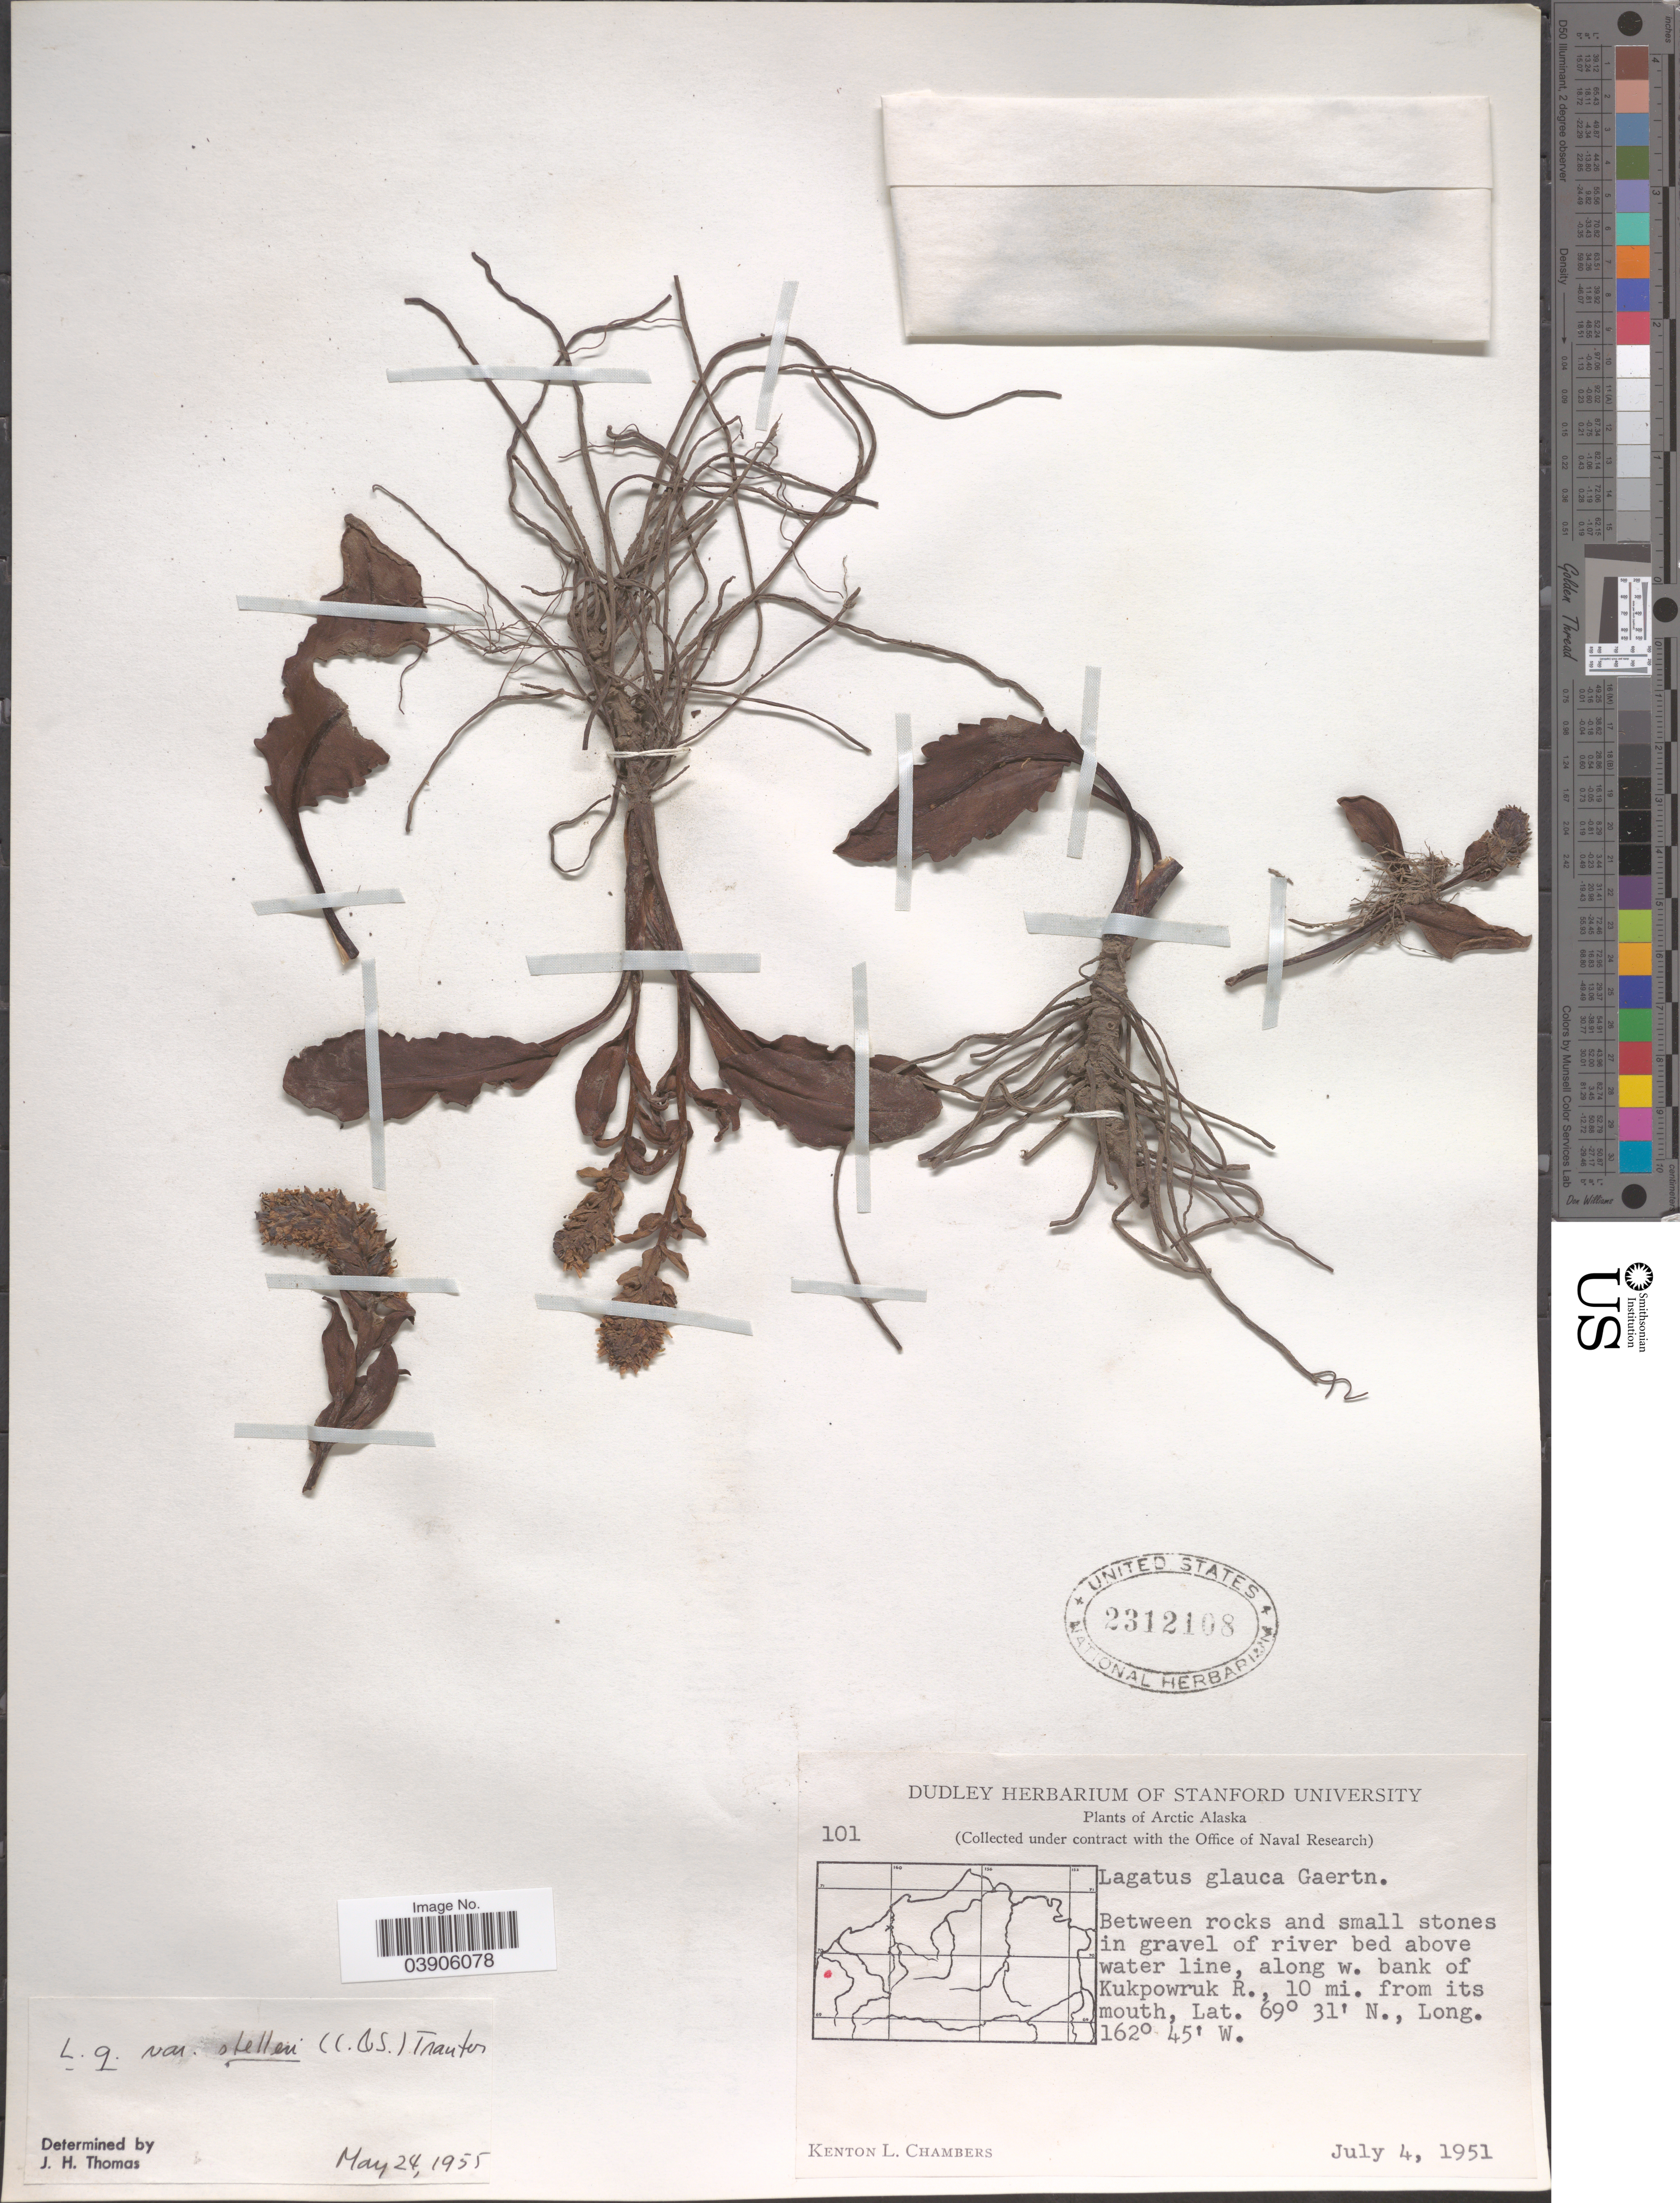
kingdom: Plantae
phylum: Tracheophyta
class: Magnoliopsida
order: Lamiales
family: Plantaginaceae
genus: Lagotis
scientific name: Lagotis glauca var. stelleri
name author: Trautv.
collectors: K. L. Chambers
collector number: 101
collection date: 1951-07-04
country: United States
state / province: Alaska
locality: Arctic Alaska. Along w. bank of Kukpowruk R., 10 mi. from its mouth.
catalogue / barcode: US 2312108